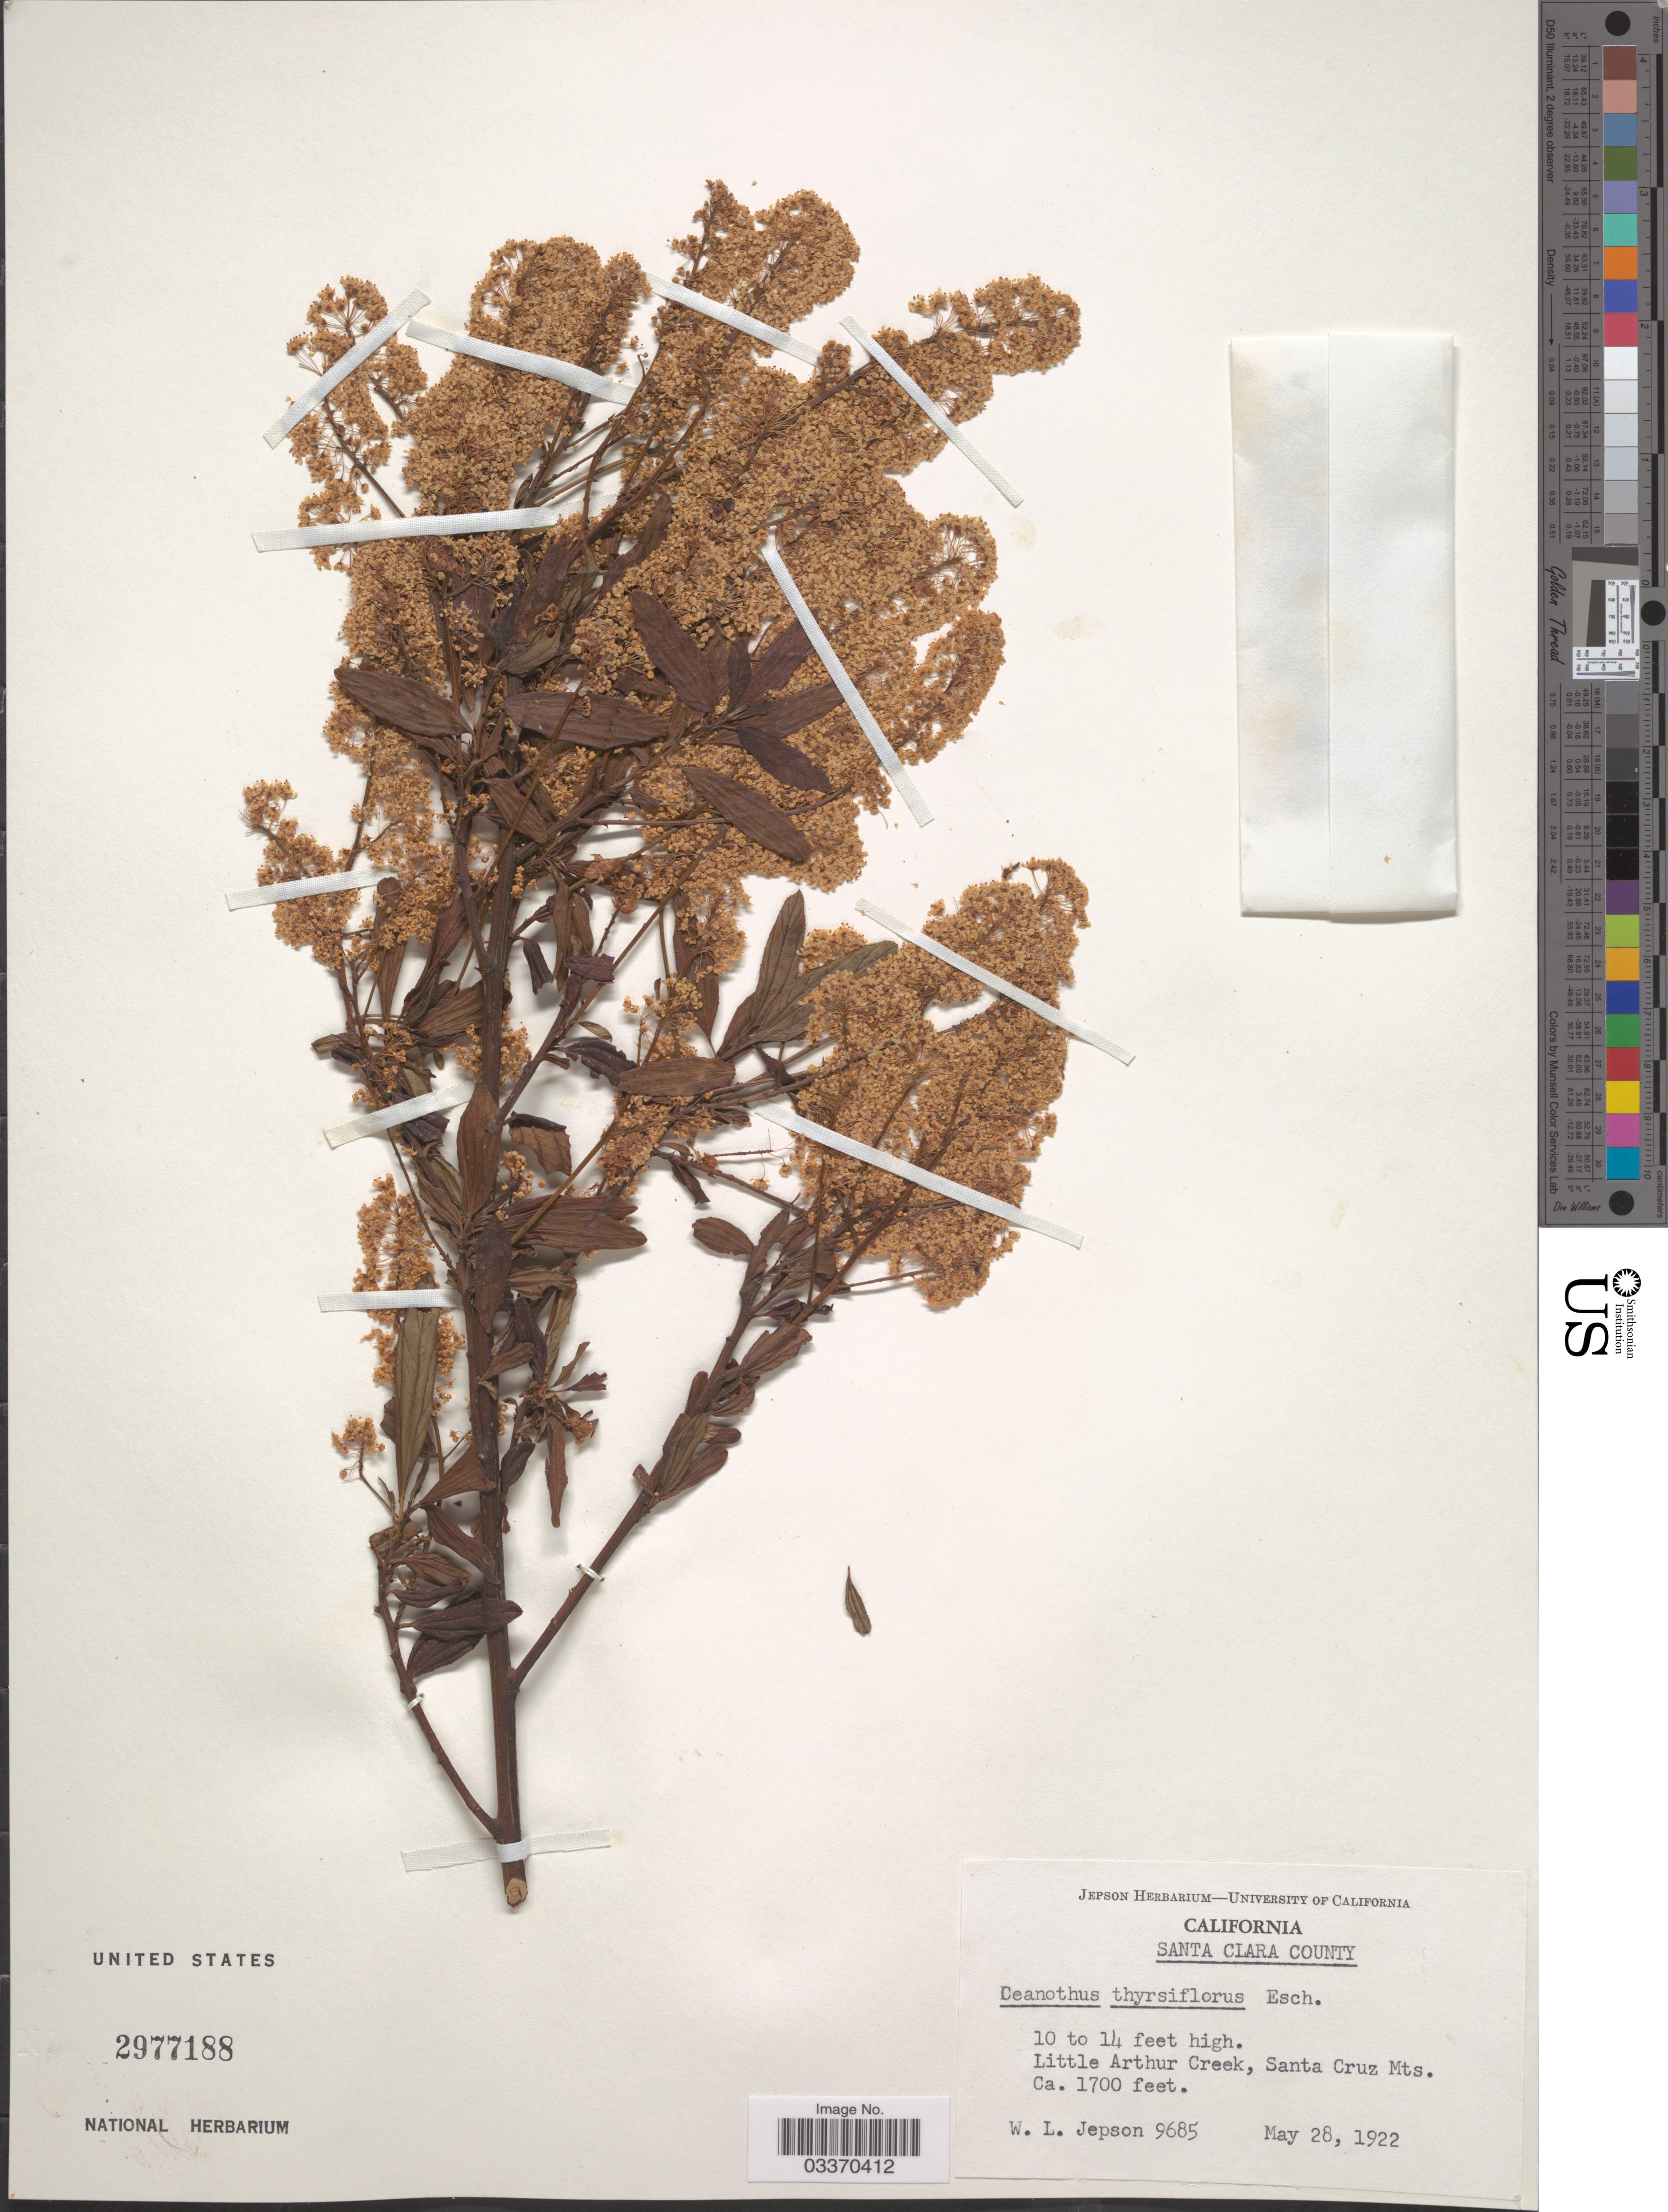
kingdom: Plantae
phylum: Tracheophyta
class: Magnoliopsida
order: Rosales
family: Rhamnaceae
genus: Ceanothus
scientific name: Ceanothus thyrsiflorus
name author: Eschsch.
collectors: W. L. Jepson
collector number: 9685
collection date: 1922-05-28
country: United States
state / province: California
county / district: Santa Clara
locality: Santa Clara County. Little Arthur Creek, Santa Cruz Mts.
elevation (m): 518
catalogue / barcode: US 2977188